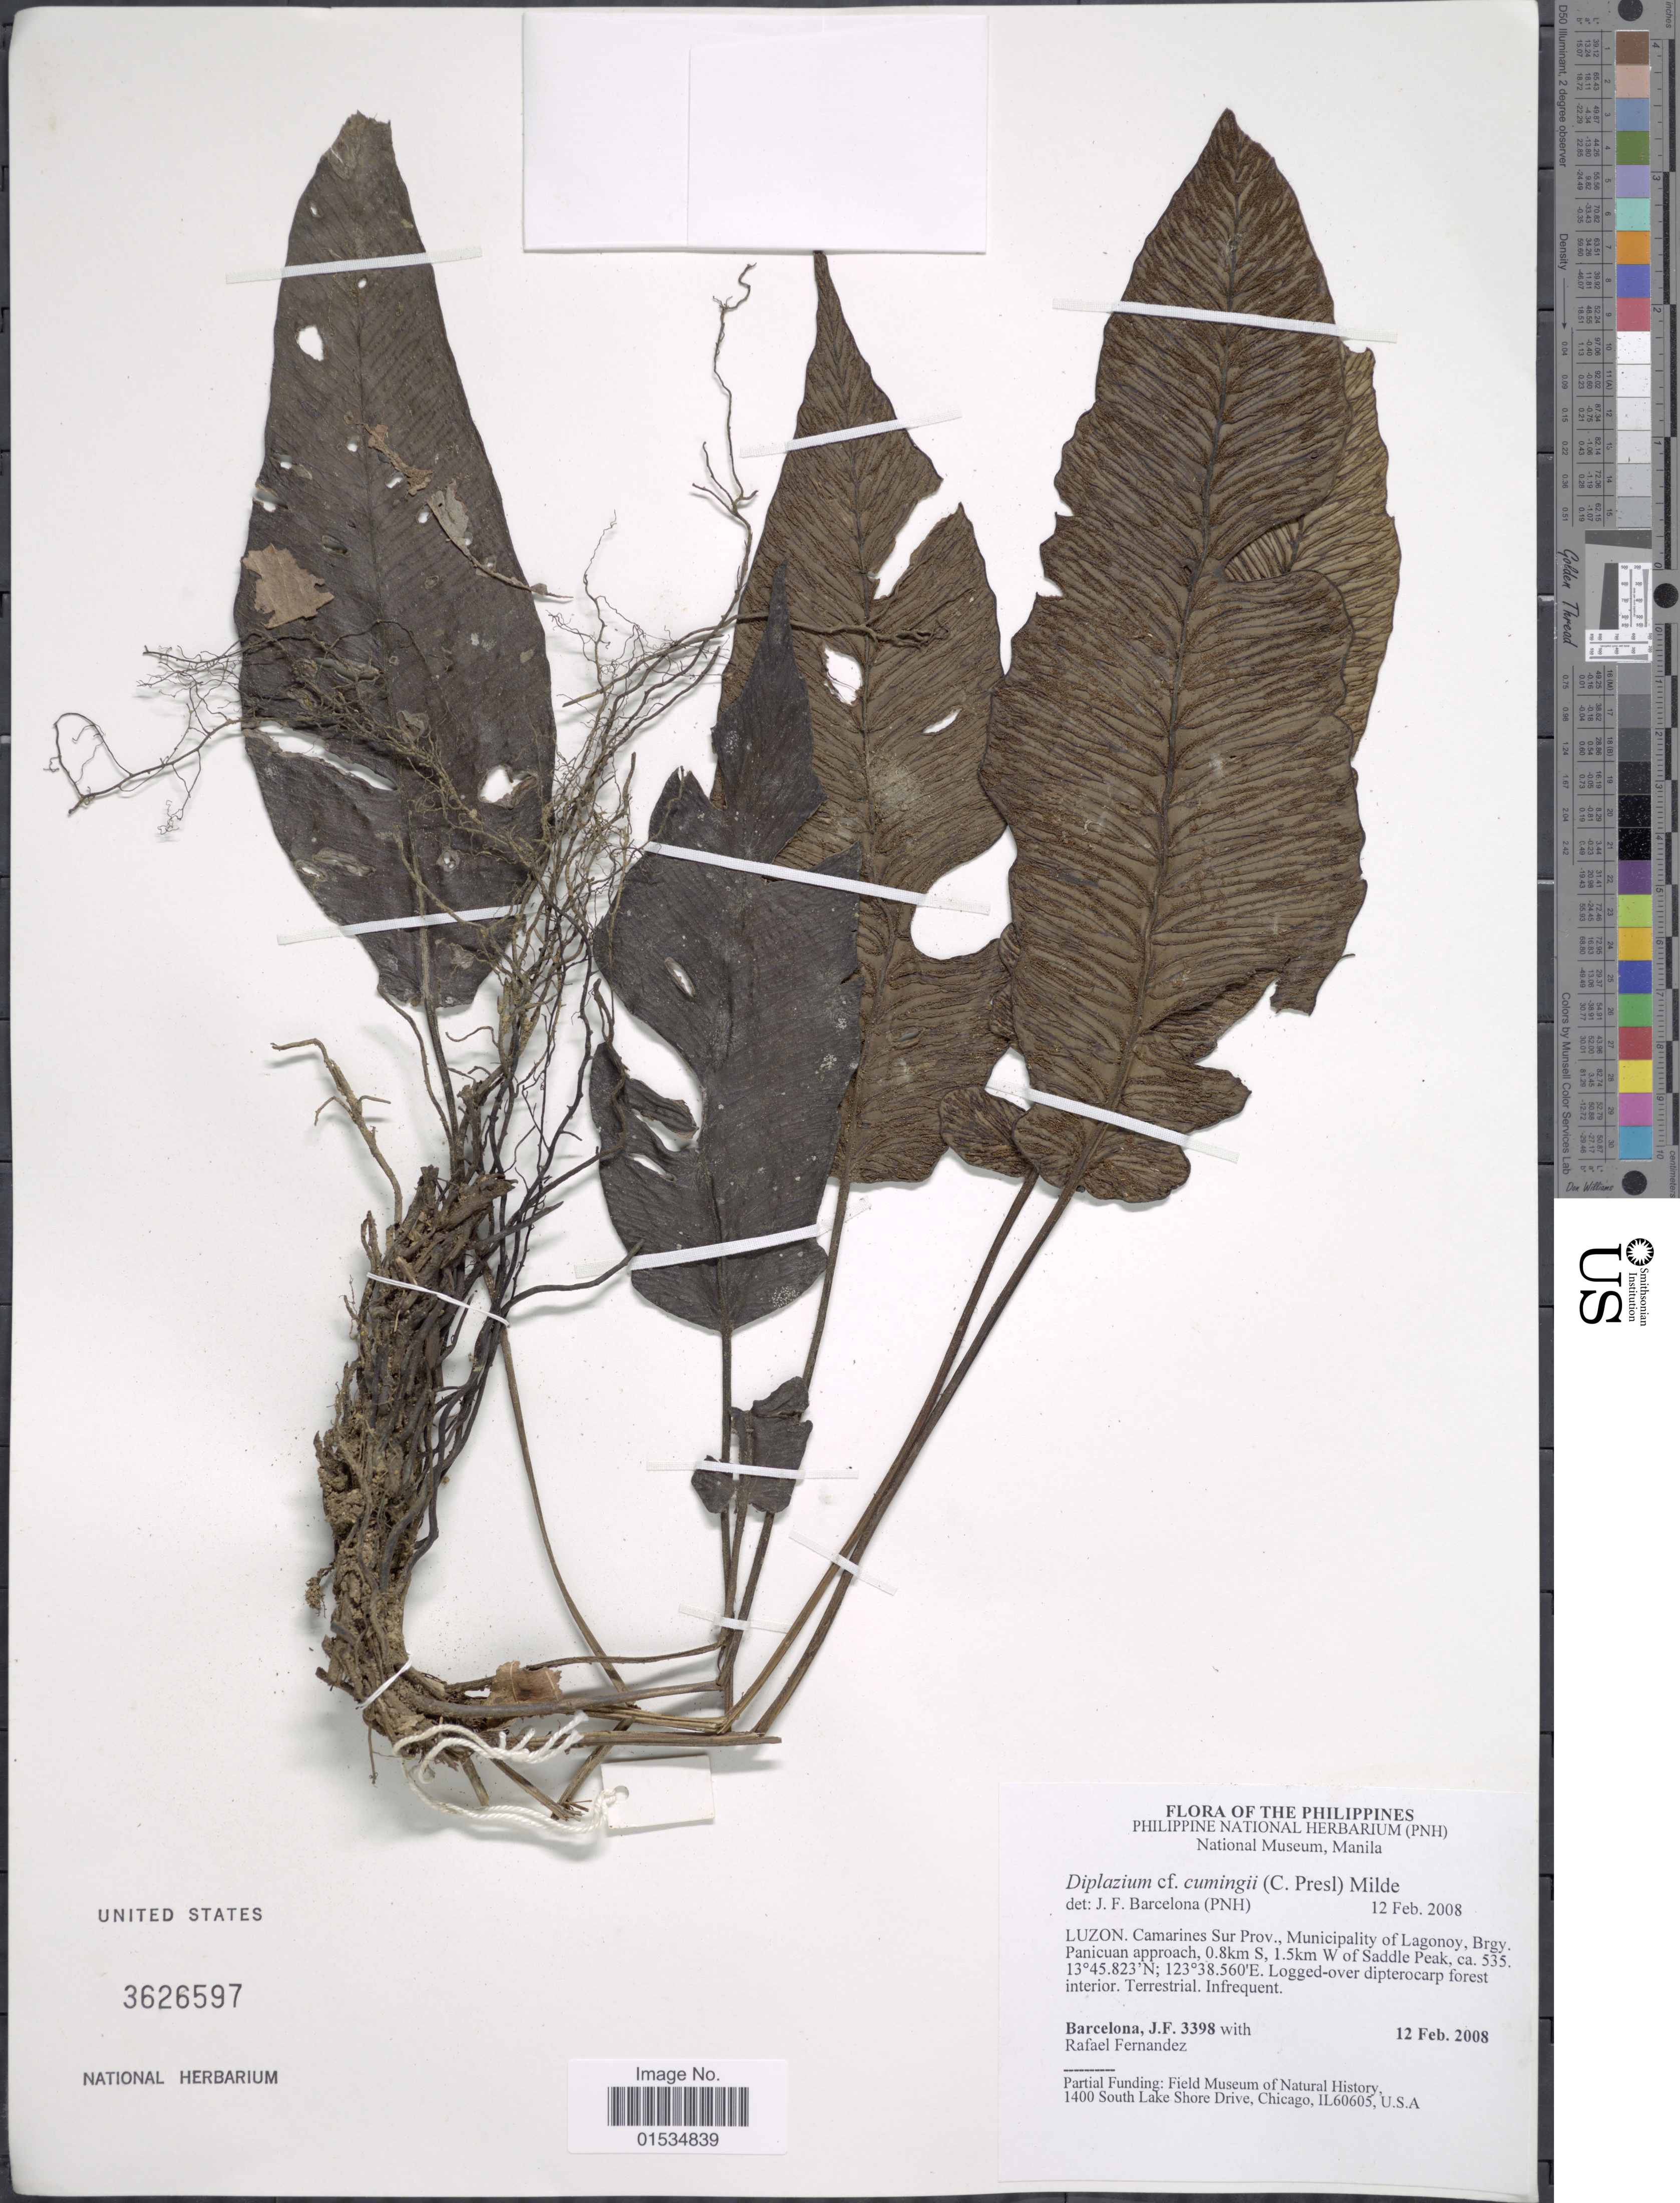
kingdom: Plantae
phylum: Tracheophyta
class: Polypodiopsida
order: Polypodiales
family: Athyriaceae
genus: Diplazium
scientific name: Diplazium cumingii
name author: (C. Presl) C. Chr.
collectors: J. F. Barcelona & R. Fernandez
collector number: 3398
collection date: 2008-02-12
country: Philippines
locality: Luzon, Camarines Sur Prov., Municipality of Lagonoy, Brgy, Panicuan approach, 0.8 km S. 1.5 km W of Saddle Peak, ca. 535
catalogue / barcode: US 3626597